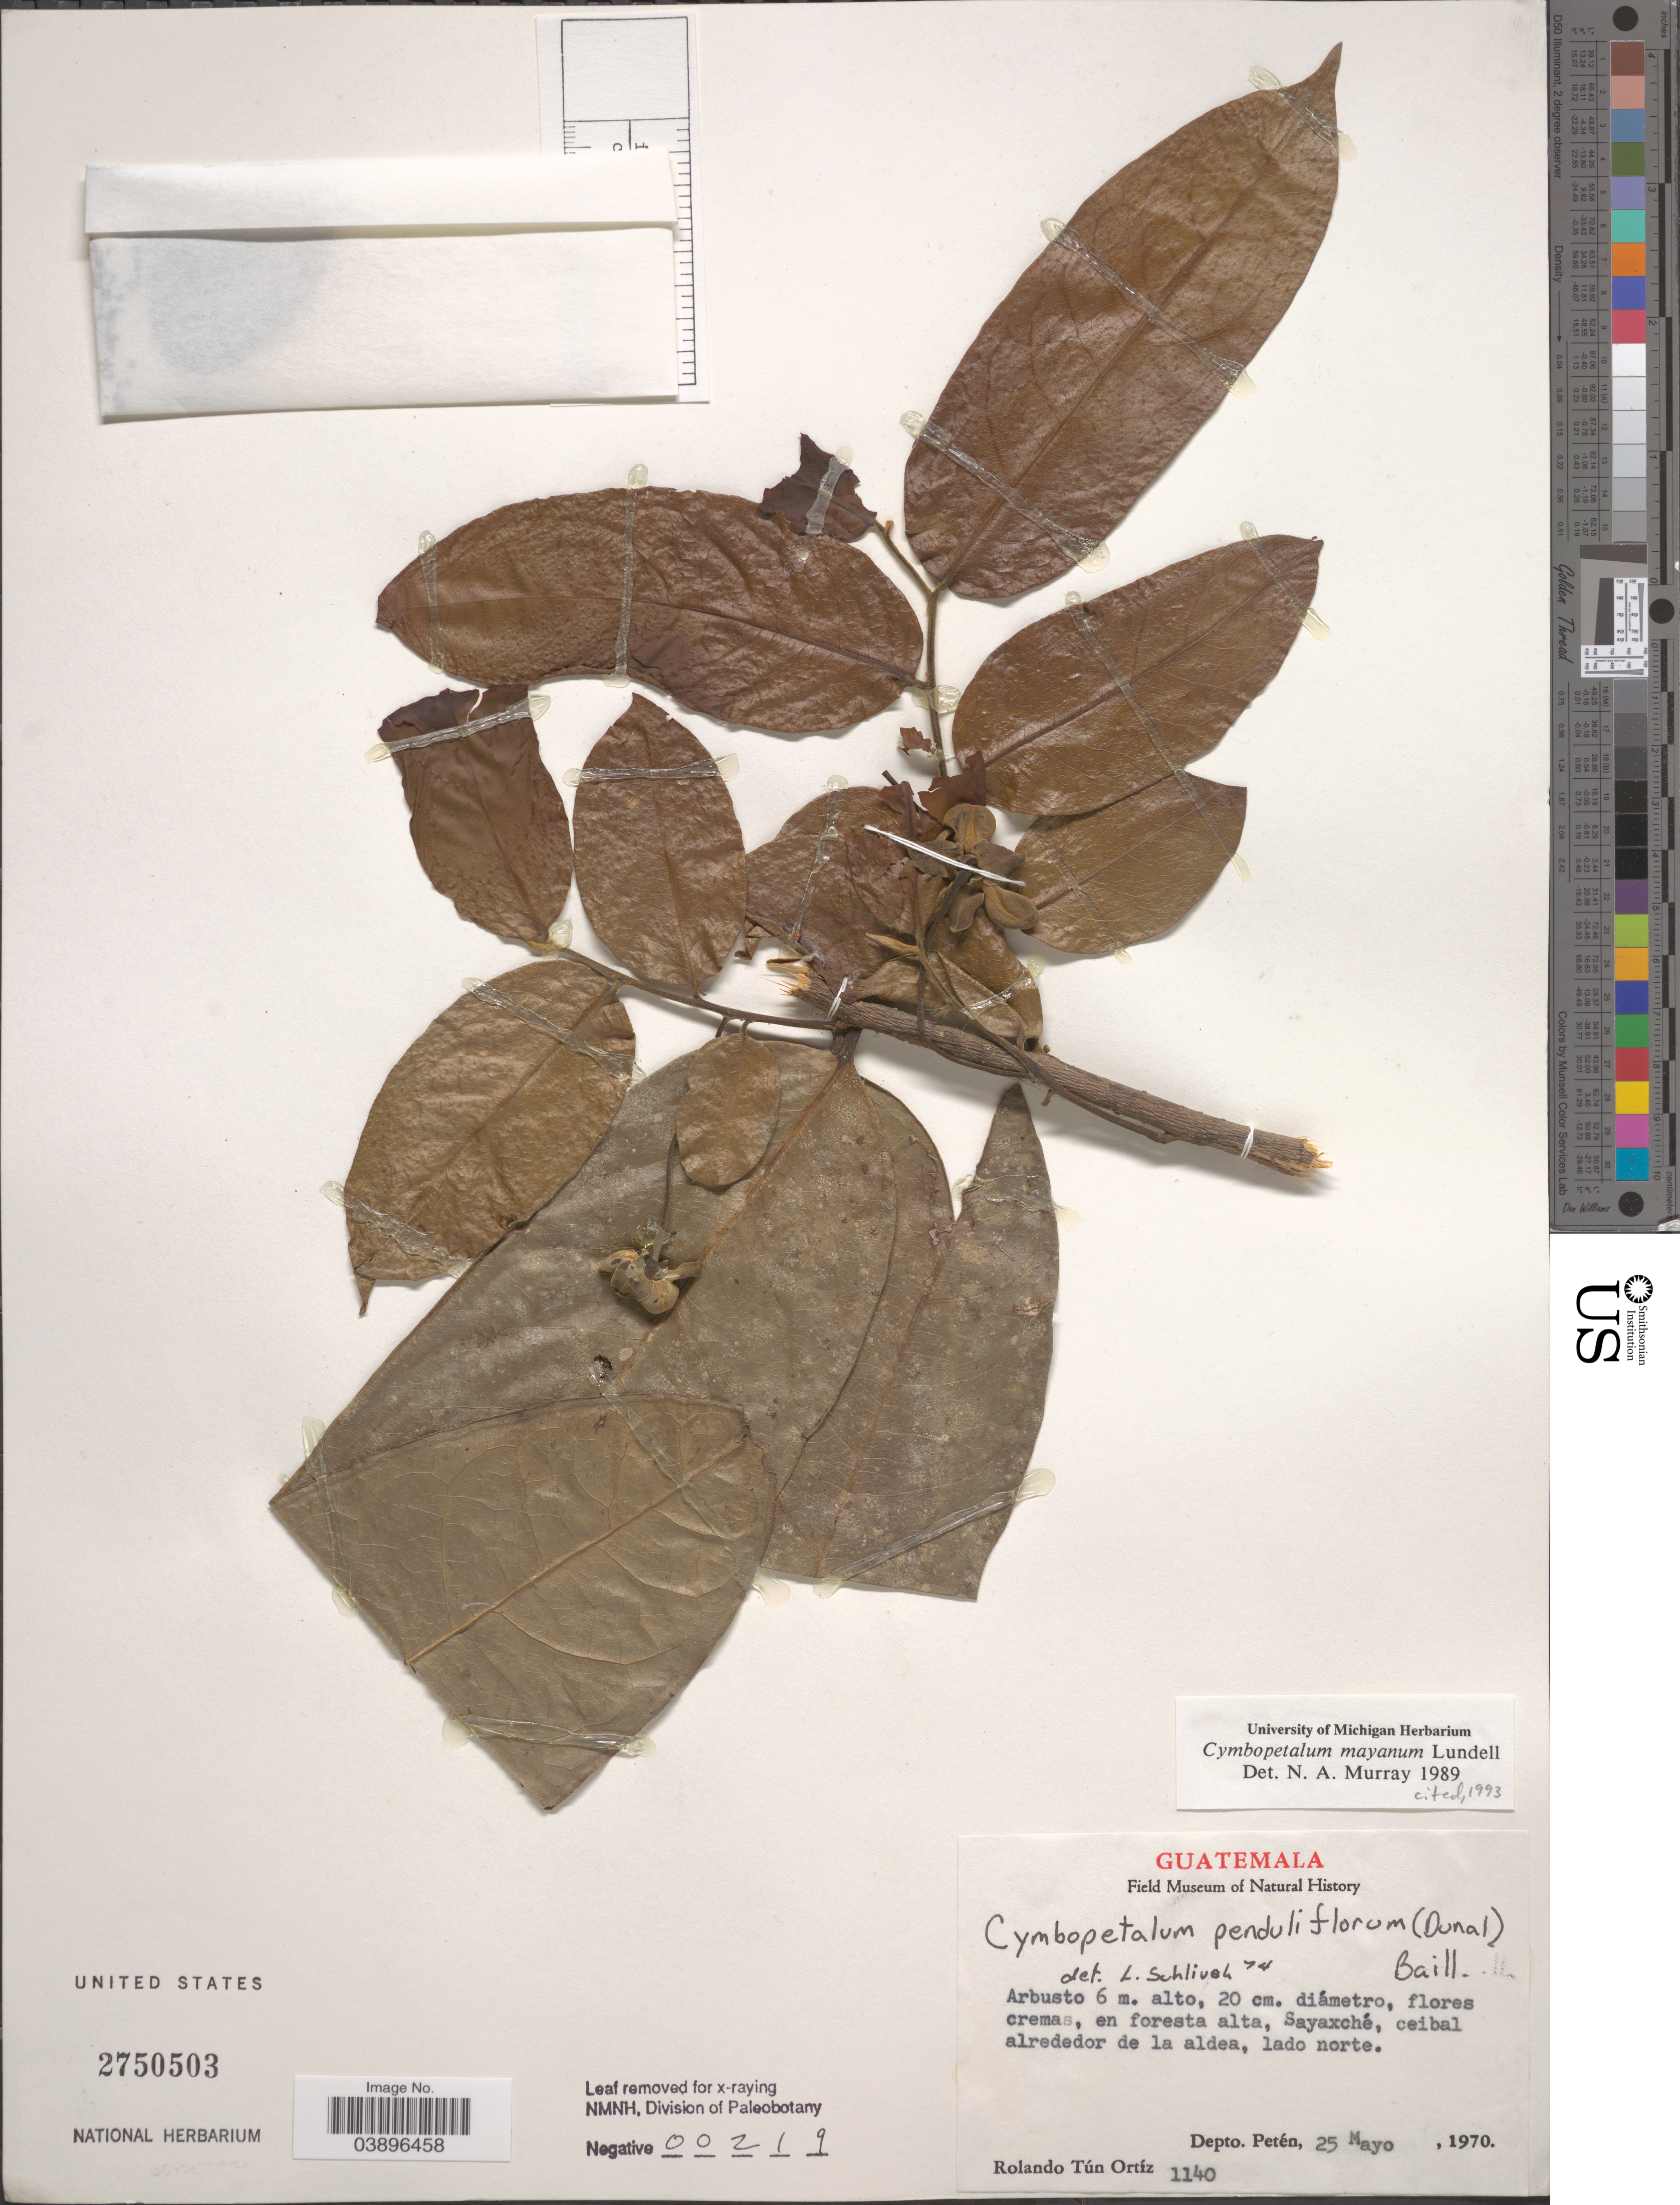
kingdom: Plantae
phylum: Tracheophyta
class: Magnoliopsida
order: Magnoliales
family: Annonaceae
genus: Cymbopetalum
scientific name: Cymbopetalum mayanum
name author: Lundell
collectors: R. Tún Ortíz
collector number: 1140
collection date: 1970-05-25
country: Guatemala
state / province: El Peten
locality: Sayaxché. Depto. Petén.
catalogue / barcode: US 2750503